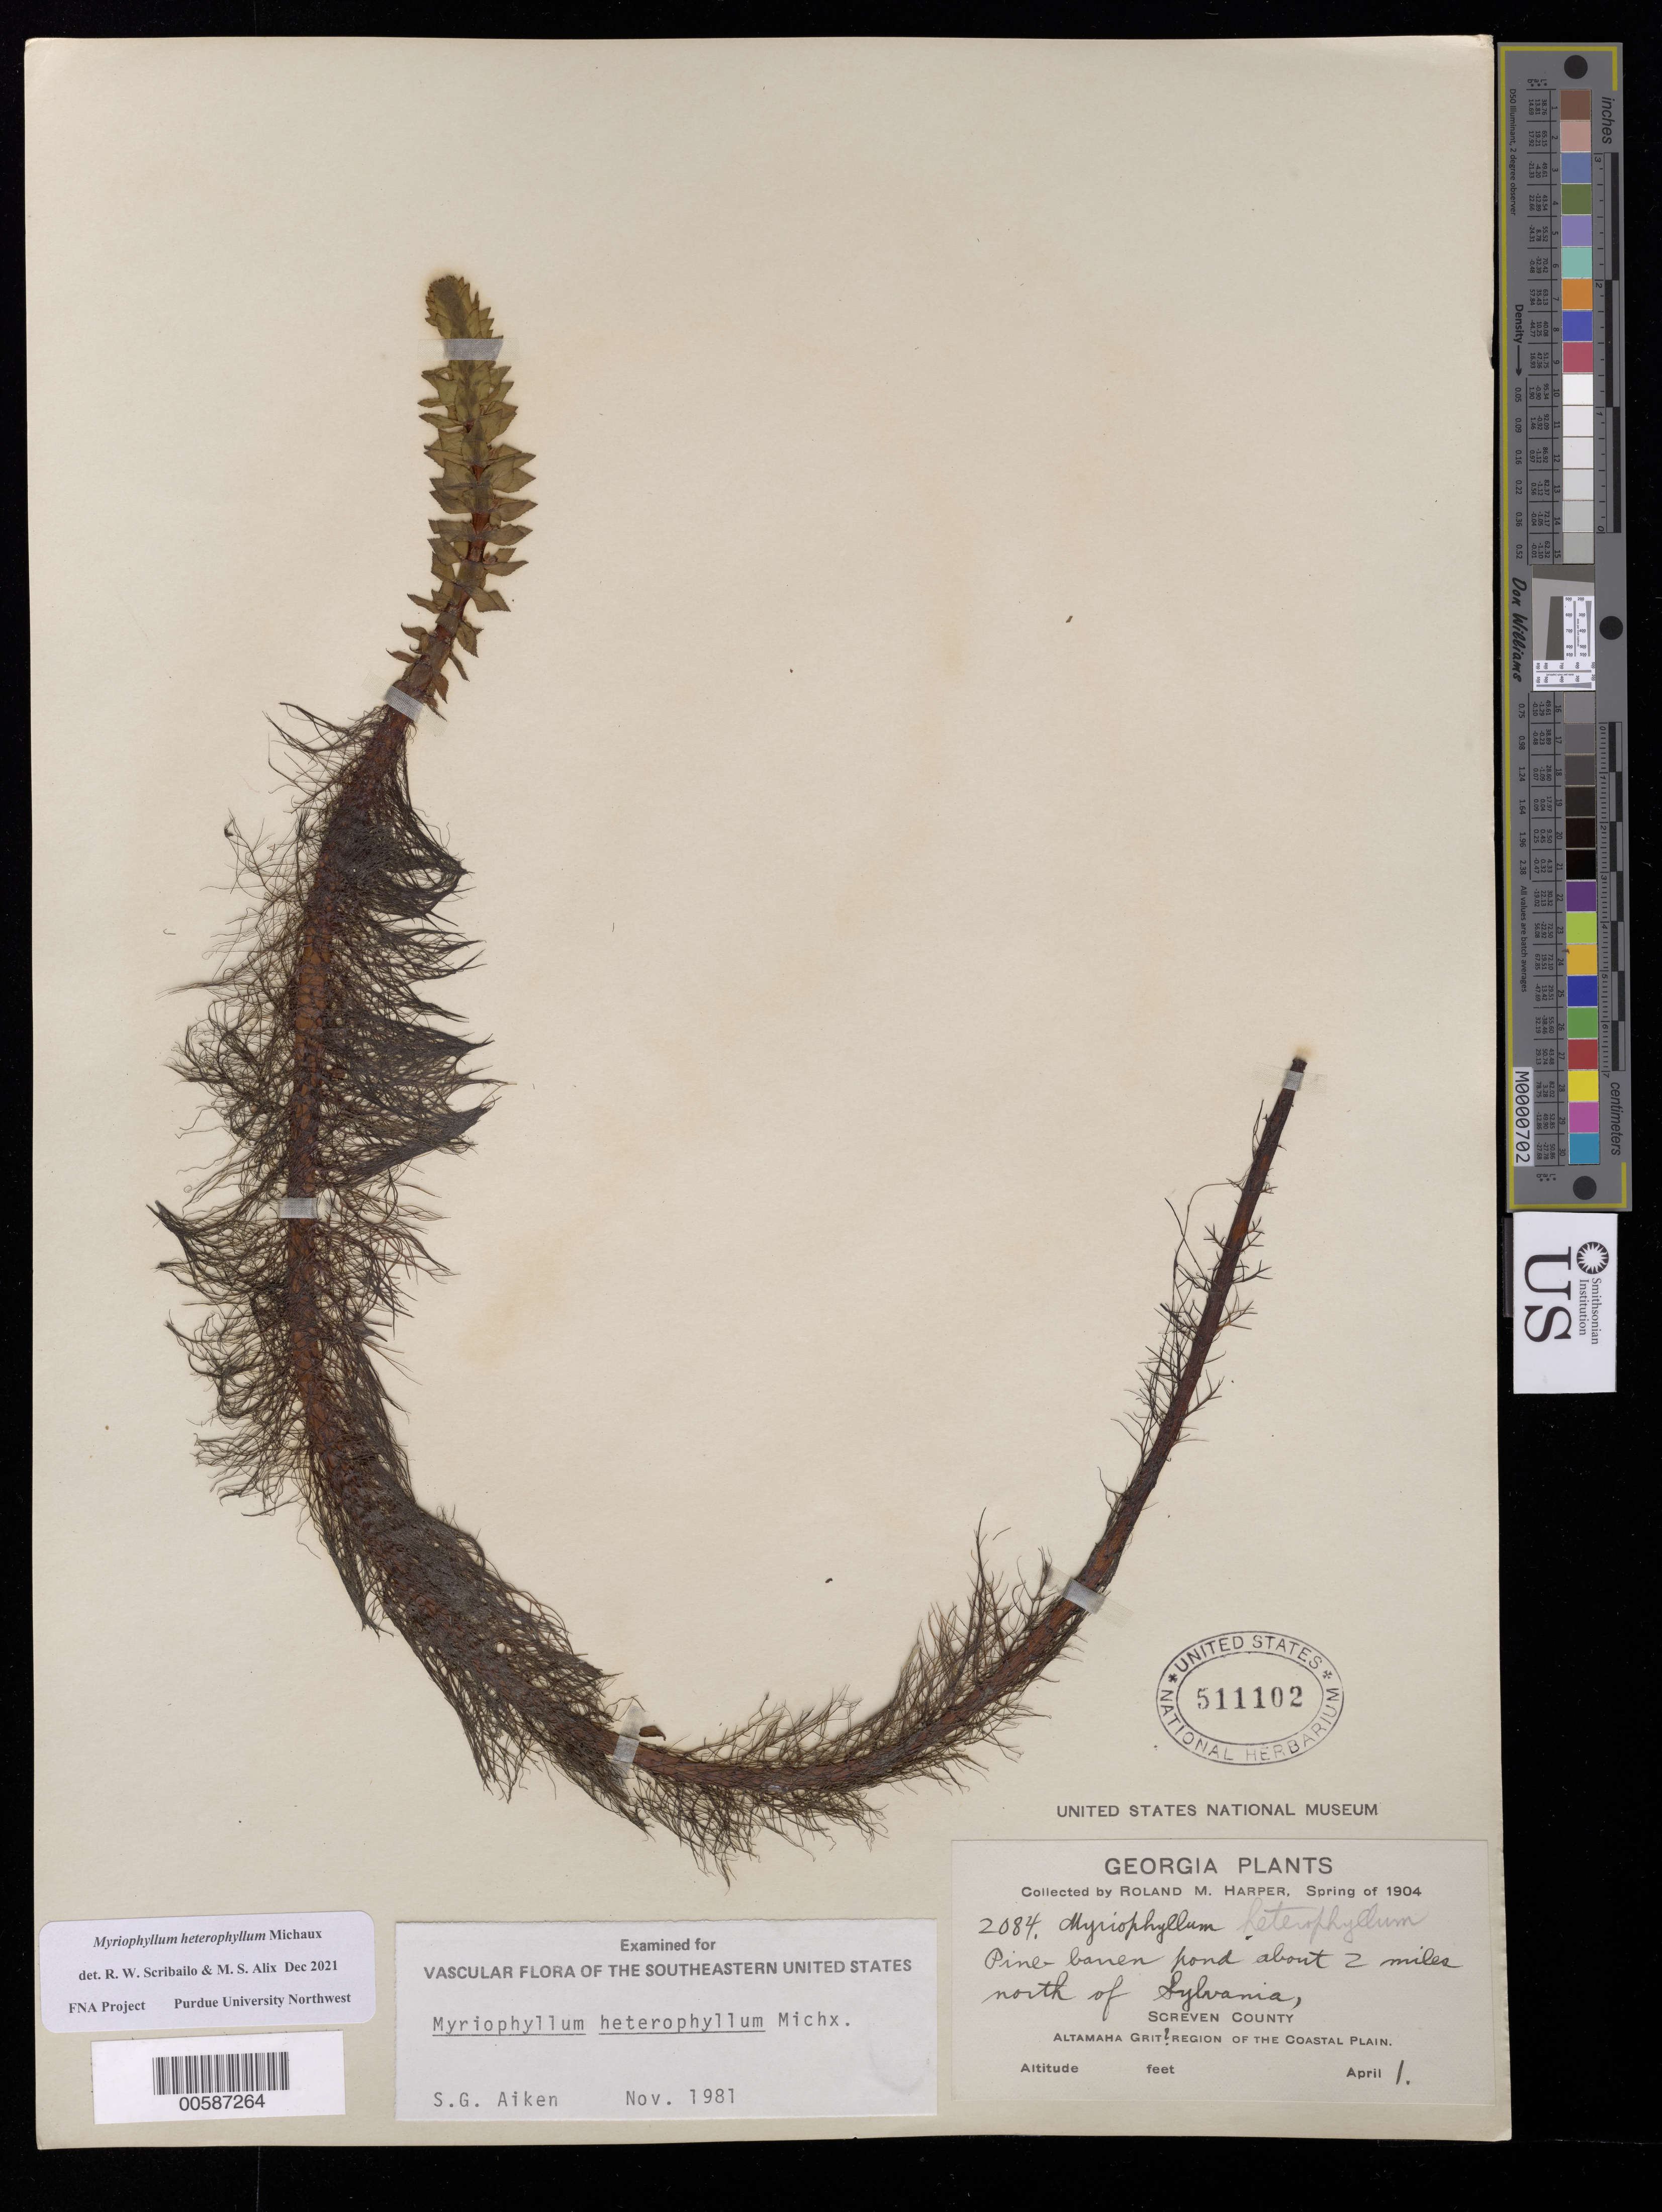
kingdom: Plantae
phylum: Tracheophyta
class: Magnoliopsida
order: Saxifragales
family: Haloragaceae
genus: Myriophyllum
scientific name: Myriophyllum heterophyllum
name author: Michx.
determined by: Scribailo, R. W.; Alix, M. S.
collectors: R. M. Harper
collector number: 2084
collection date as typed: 01 Apr 1904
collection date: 1904-04-01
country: United States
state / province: Georgia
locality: N of Sylvania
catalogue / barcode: US 511102